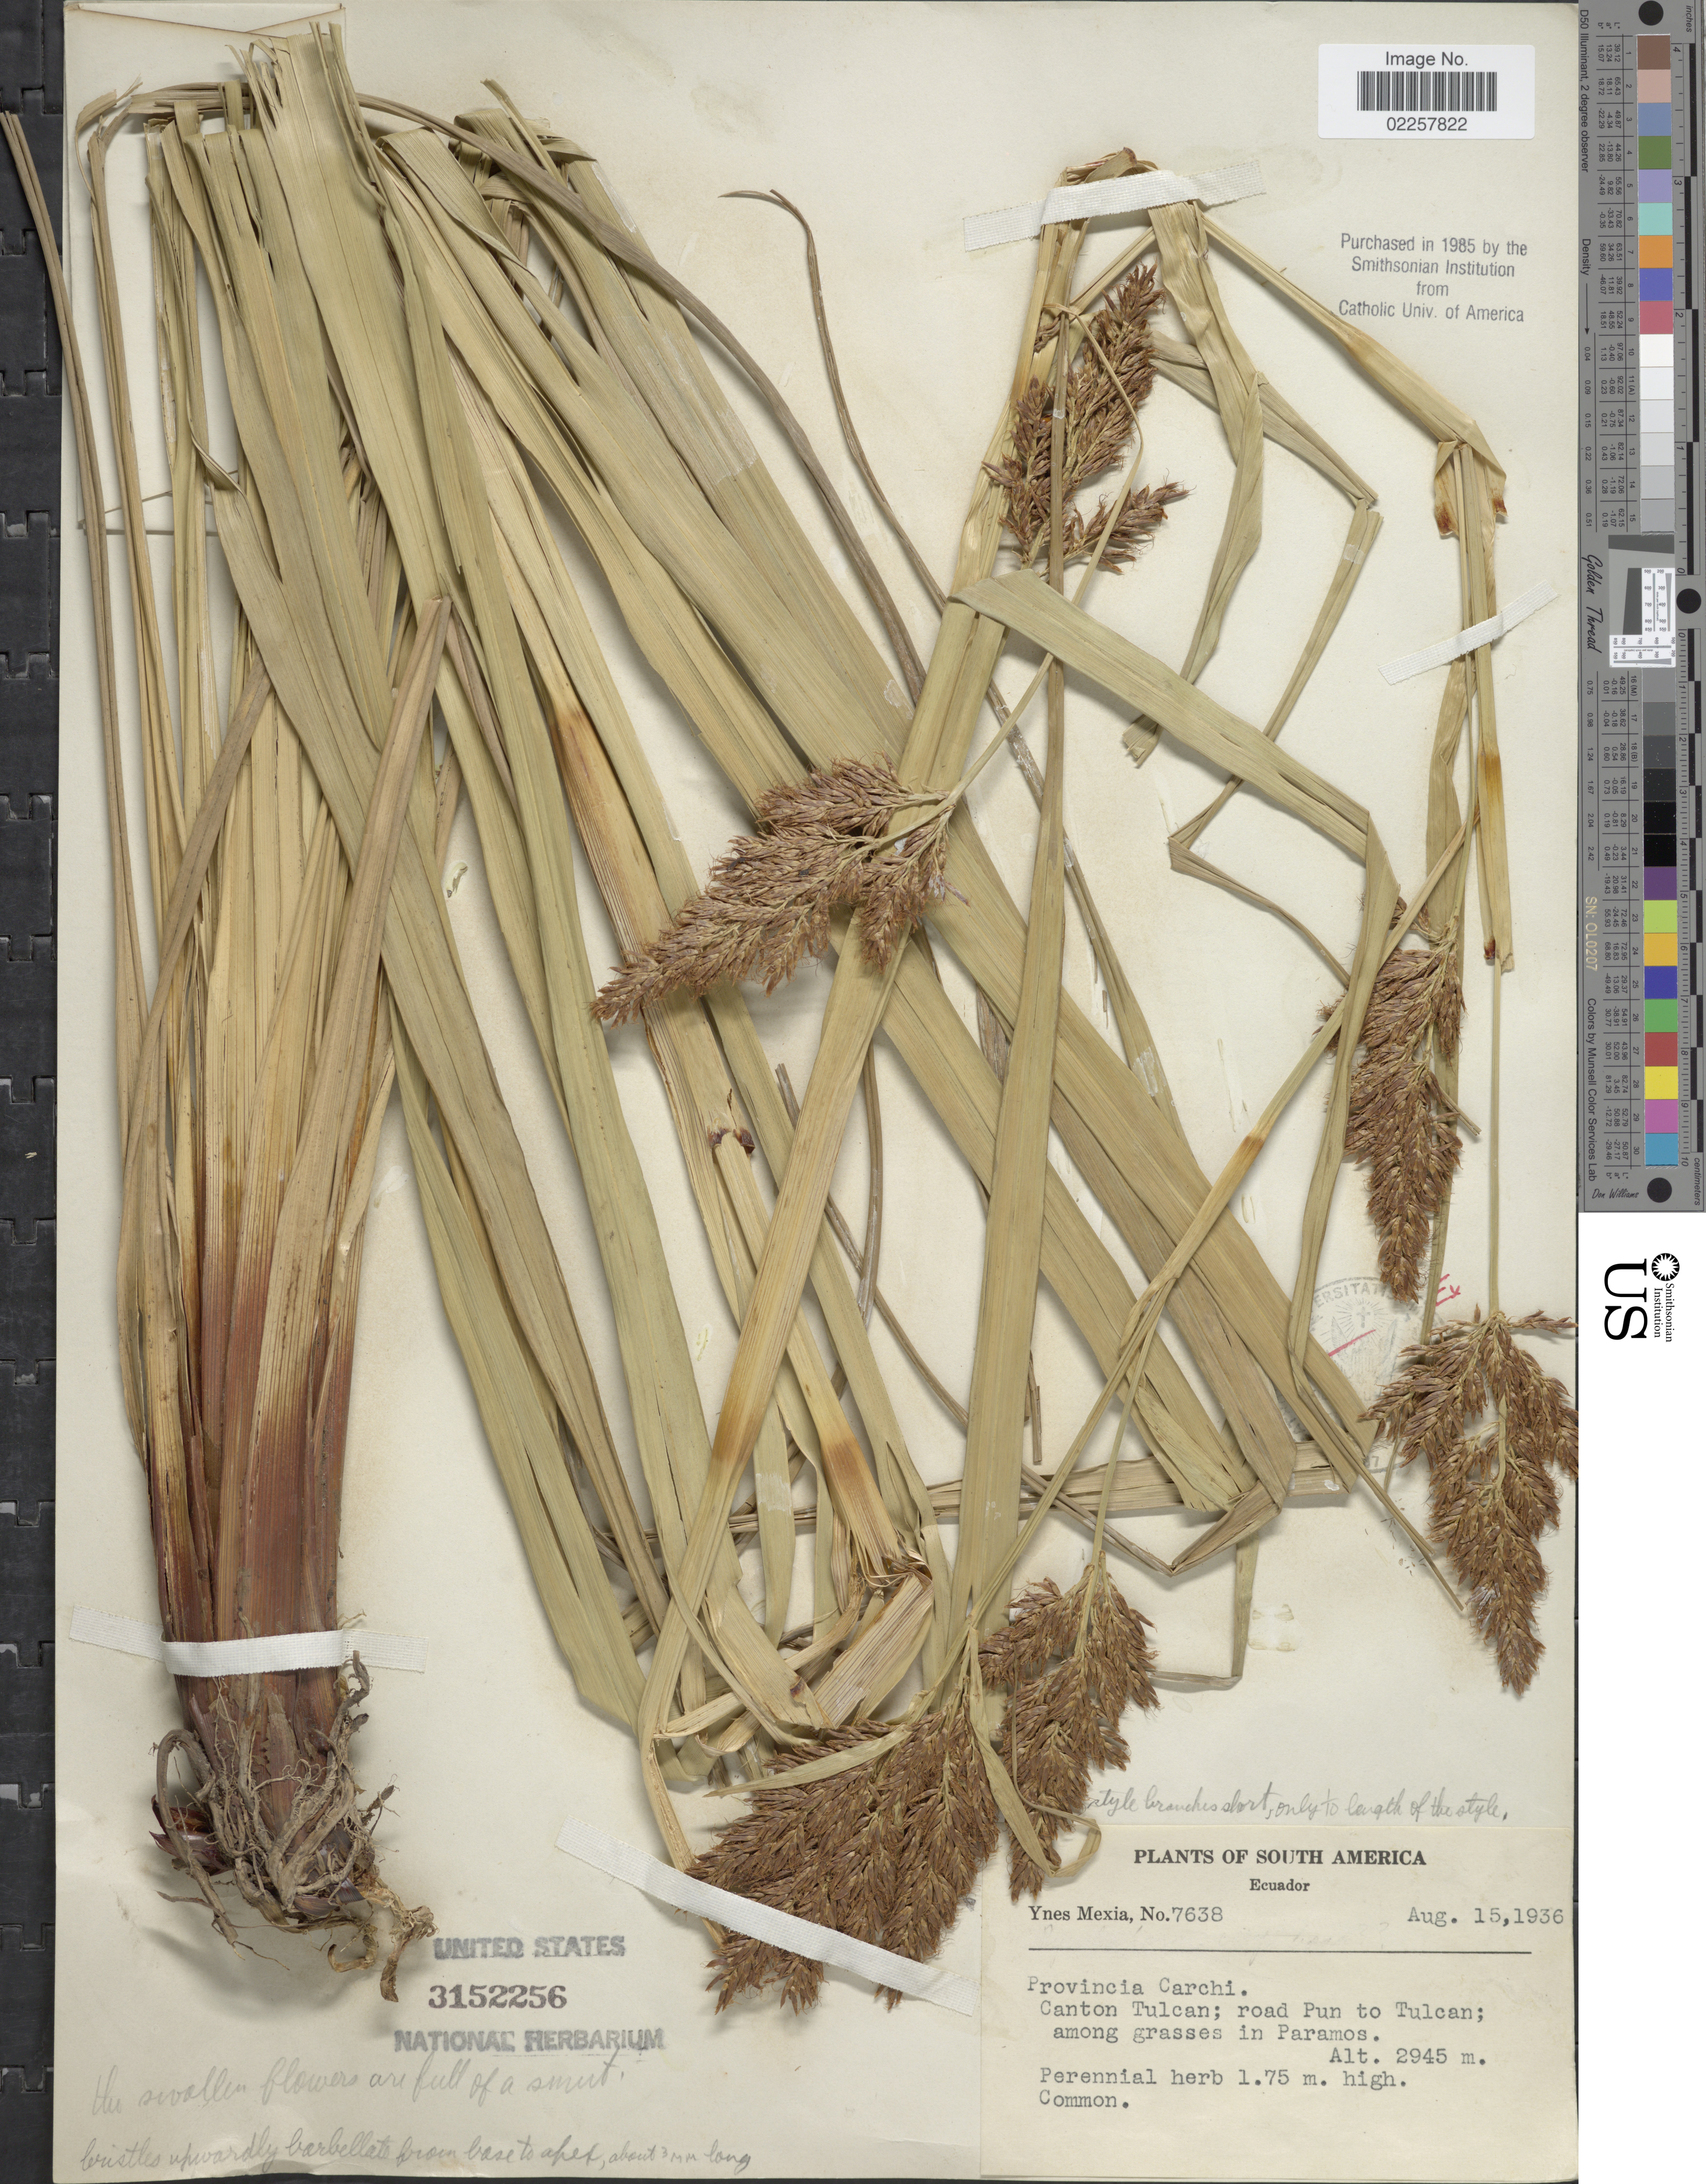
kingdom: Plantae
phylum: Tracheophyta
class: Liliopsida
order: Poales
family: Cyperaceae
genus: Rhynchospora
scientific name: Rhynchospora sp.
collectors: Y. Mexia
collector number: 7638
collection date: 1935-08-15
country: Ecuador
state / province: Carchi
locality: Provinchia Carchi, Canton Tulcan, road Pun to Tulcan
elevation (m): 2945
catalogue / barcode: US 3152256